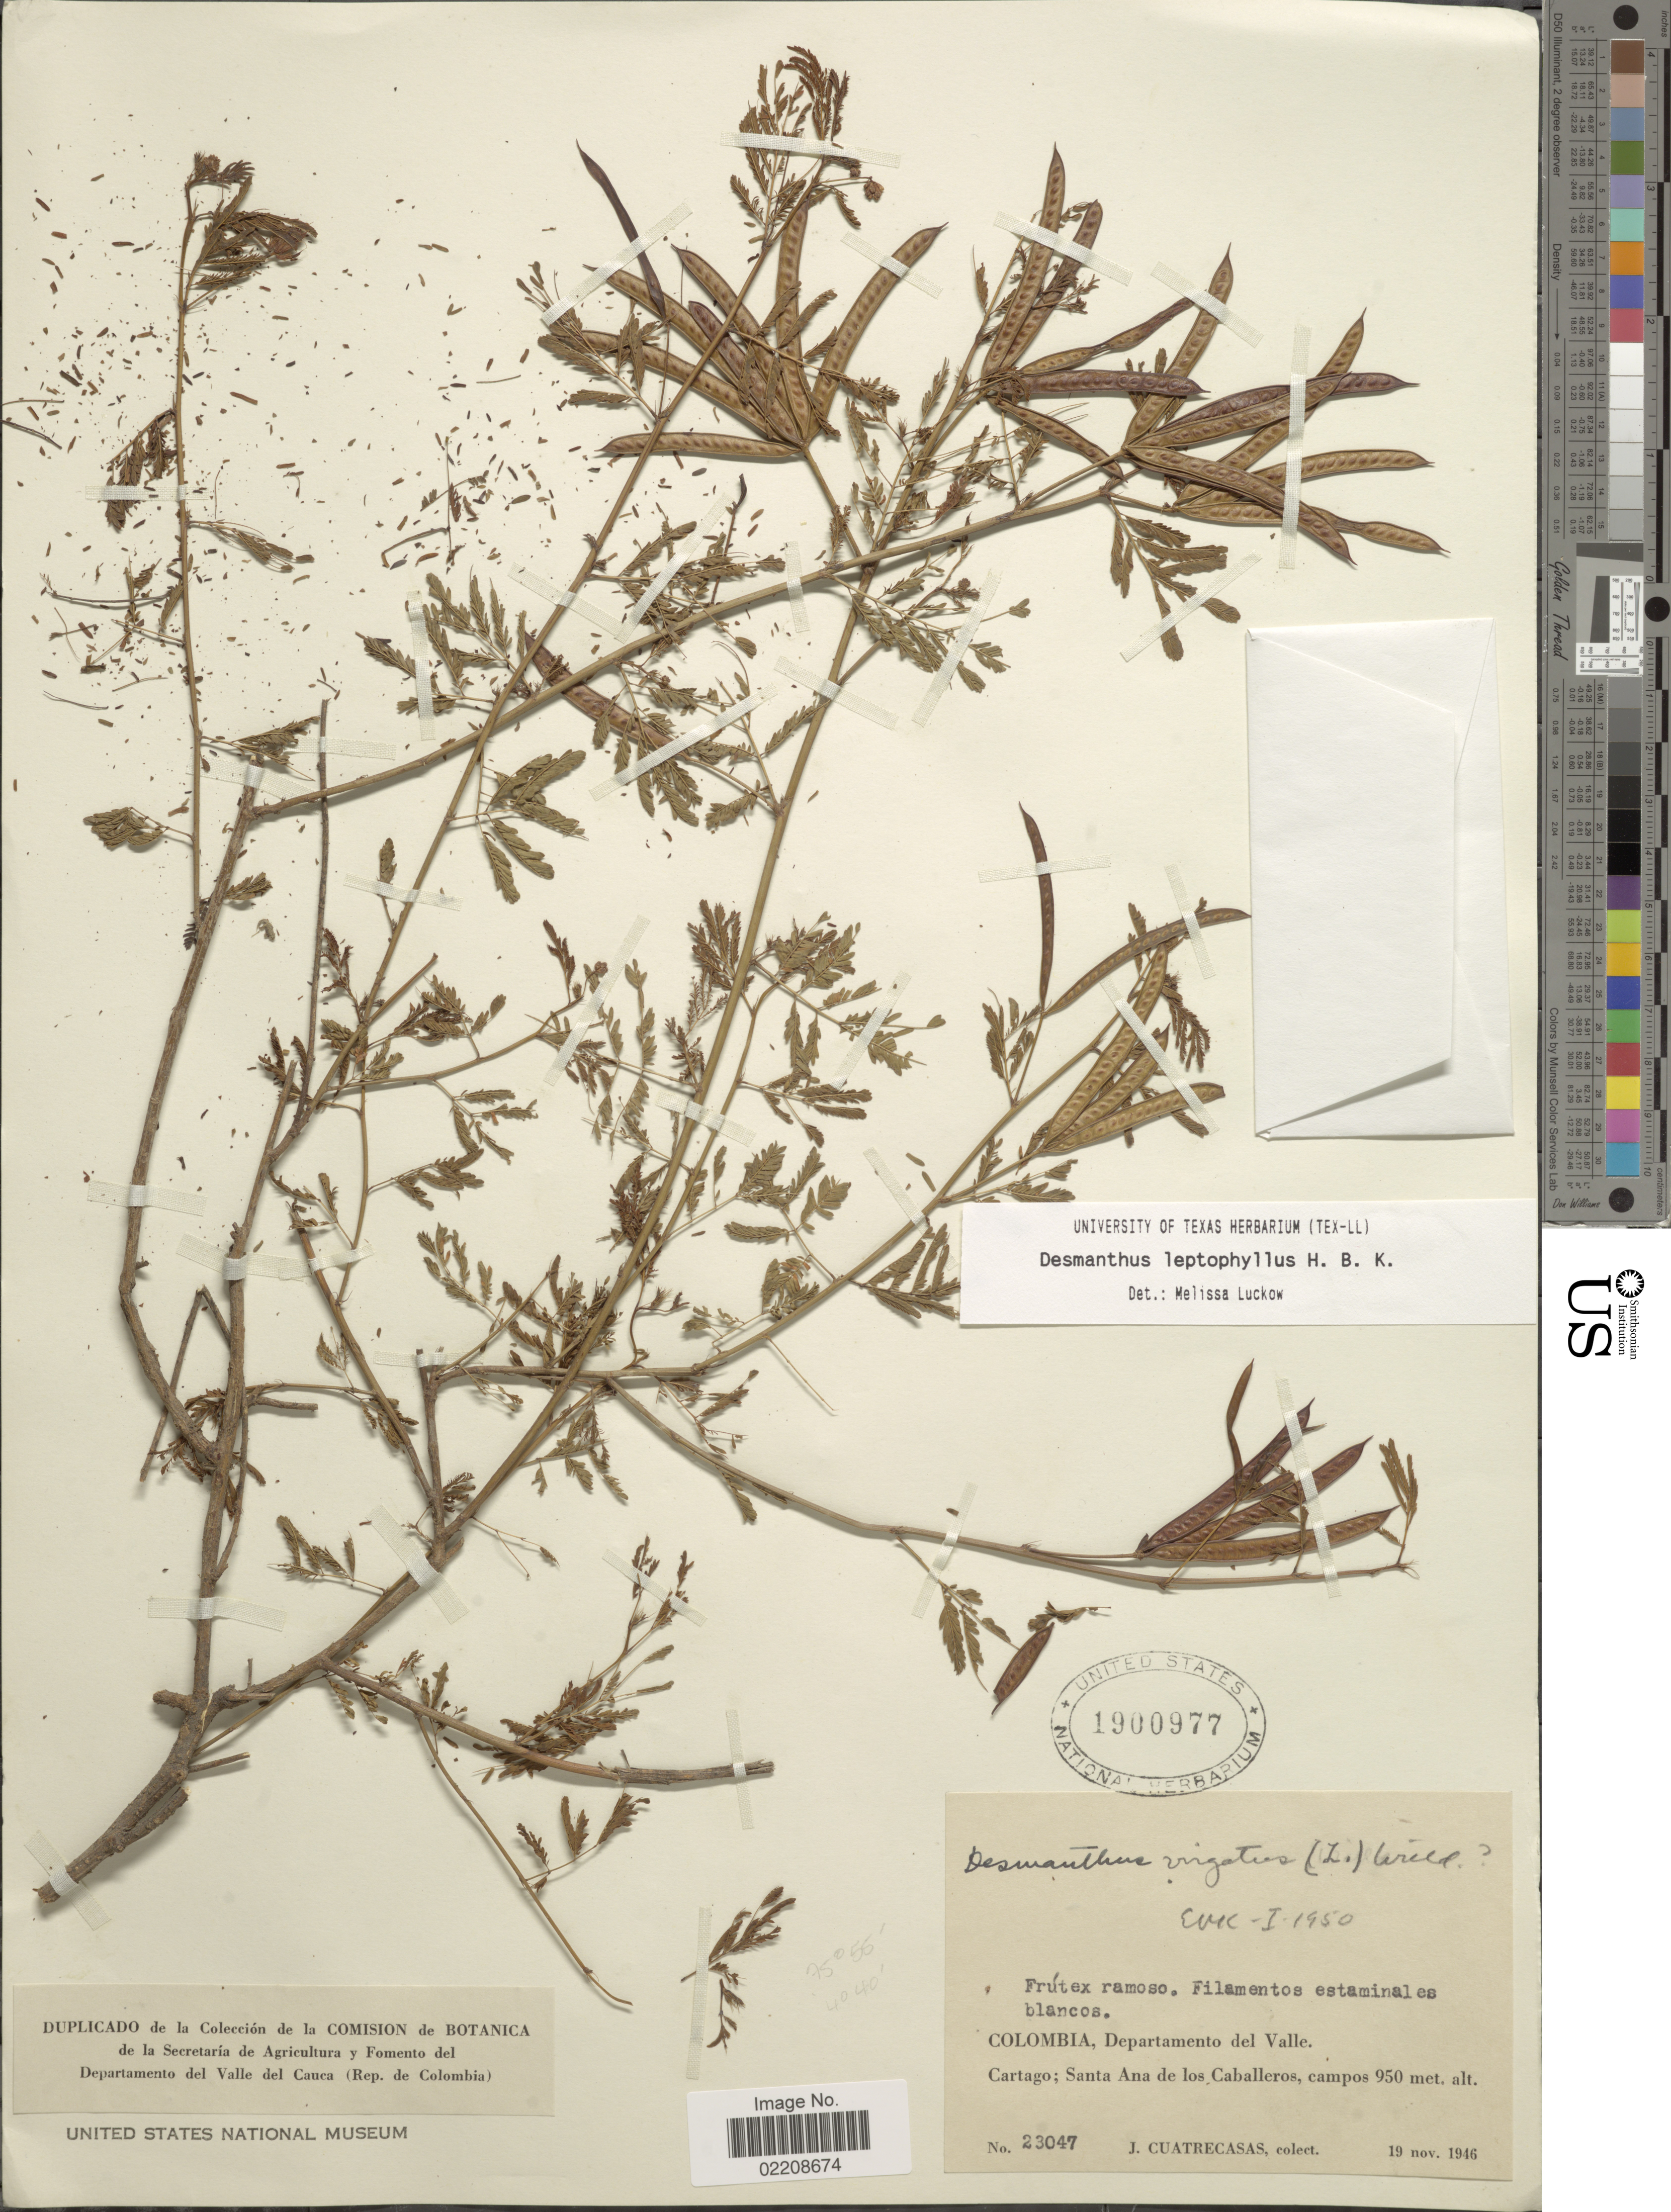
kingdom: Plantae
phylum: Tracheophyta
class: Magnoliopsida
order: Fabales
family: Fabaceae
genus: Desmanthus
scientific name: Desmanthus leptophyllus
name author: Kunth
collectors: J. Cuatrecasas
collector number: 23047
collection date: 1946-11-19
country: Colombia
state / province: Valle del Cauca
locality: Colombia, Departamento del Valle. Cartago; Santa Ana de los Caballeros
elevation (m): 950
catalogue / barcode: US 1900977